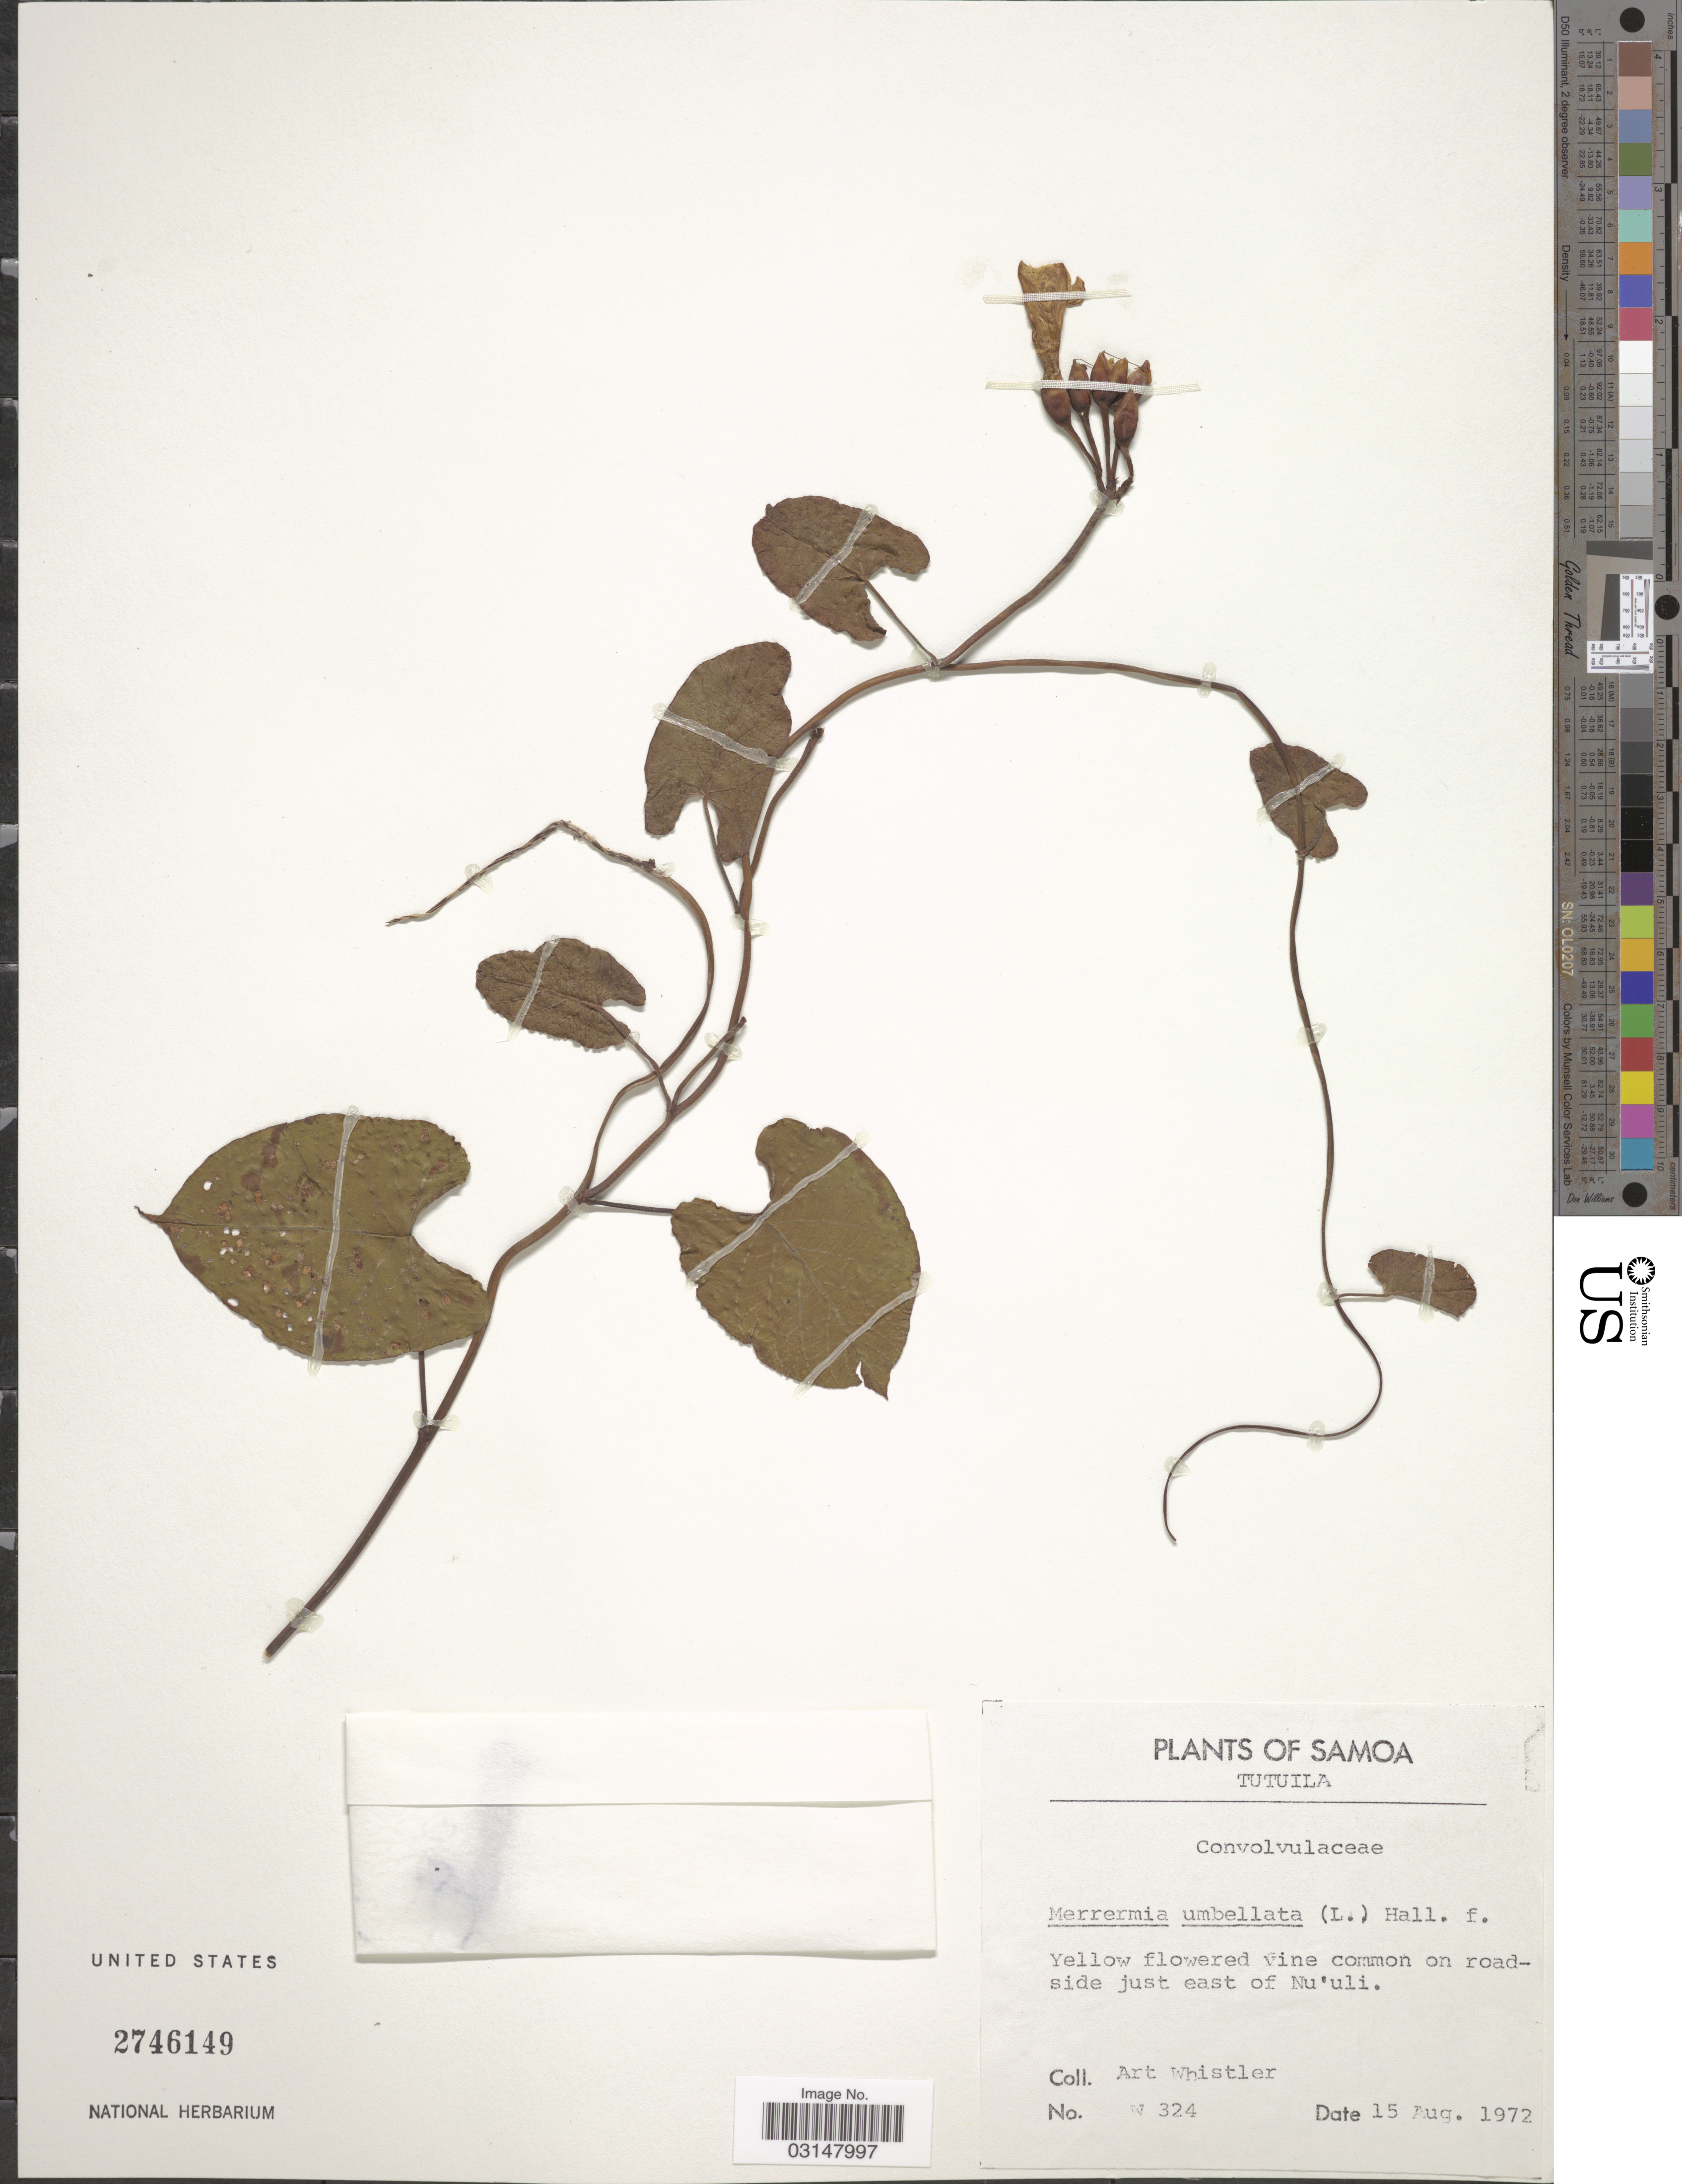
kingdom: Plantae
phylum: Tracheophyta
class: Magnoliopsida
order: Solanales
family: Convolvulaceae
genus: Camonea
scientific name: Camonea umbellata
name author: (L.) A. R. Simões & Staples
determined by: Wagner, W. L., (BOT), Smithsonian Institution - National Museum of Natural History (UNITED STATES)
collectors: A. Whistler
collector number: W324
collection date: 1972-08-15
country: American Samoa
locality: Samoa. Tutuila. On roadside just east of Nu'uli.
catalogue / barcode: US 2746149